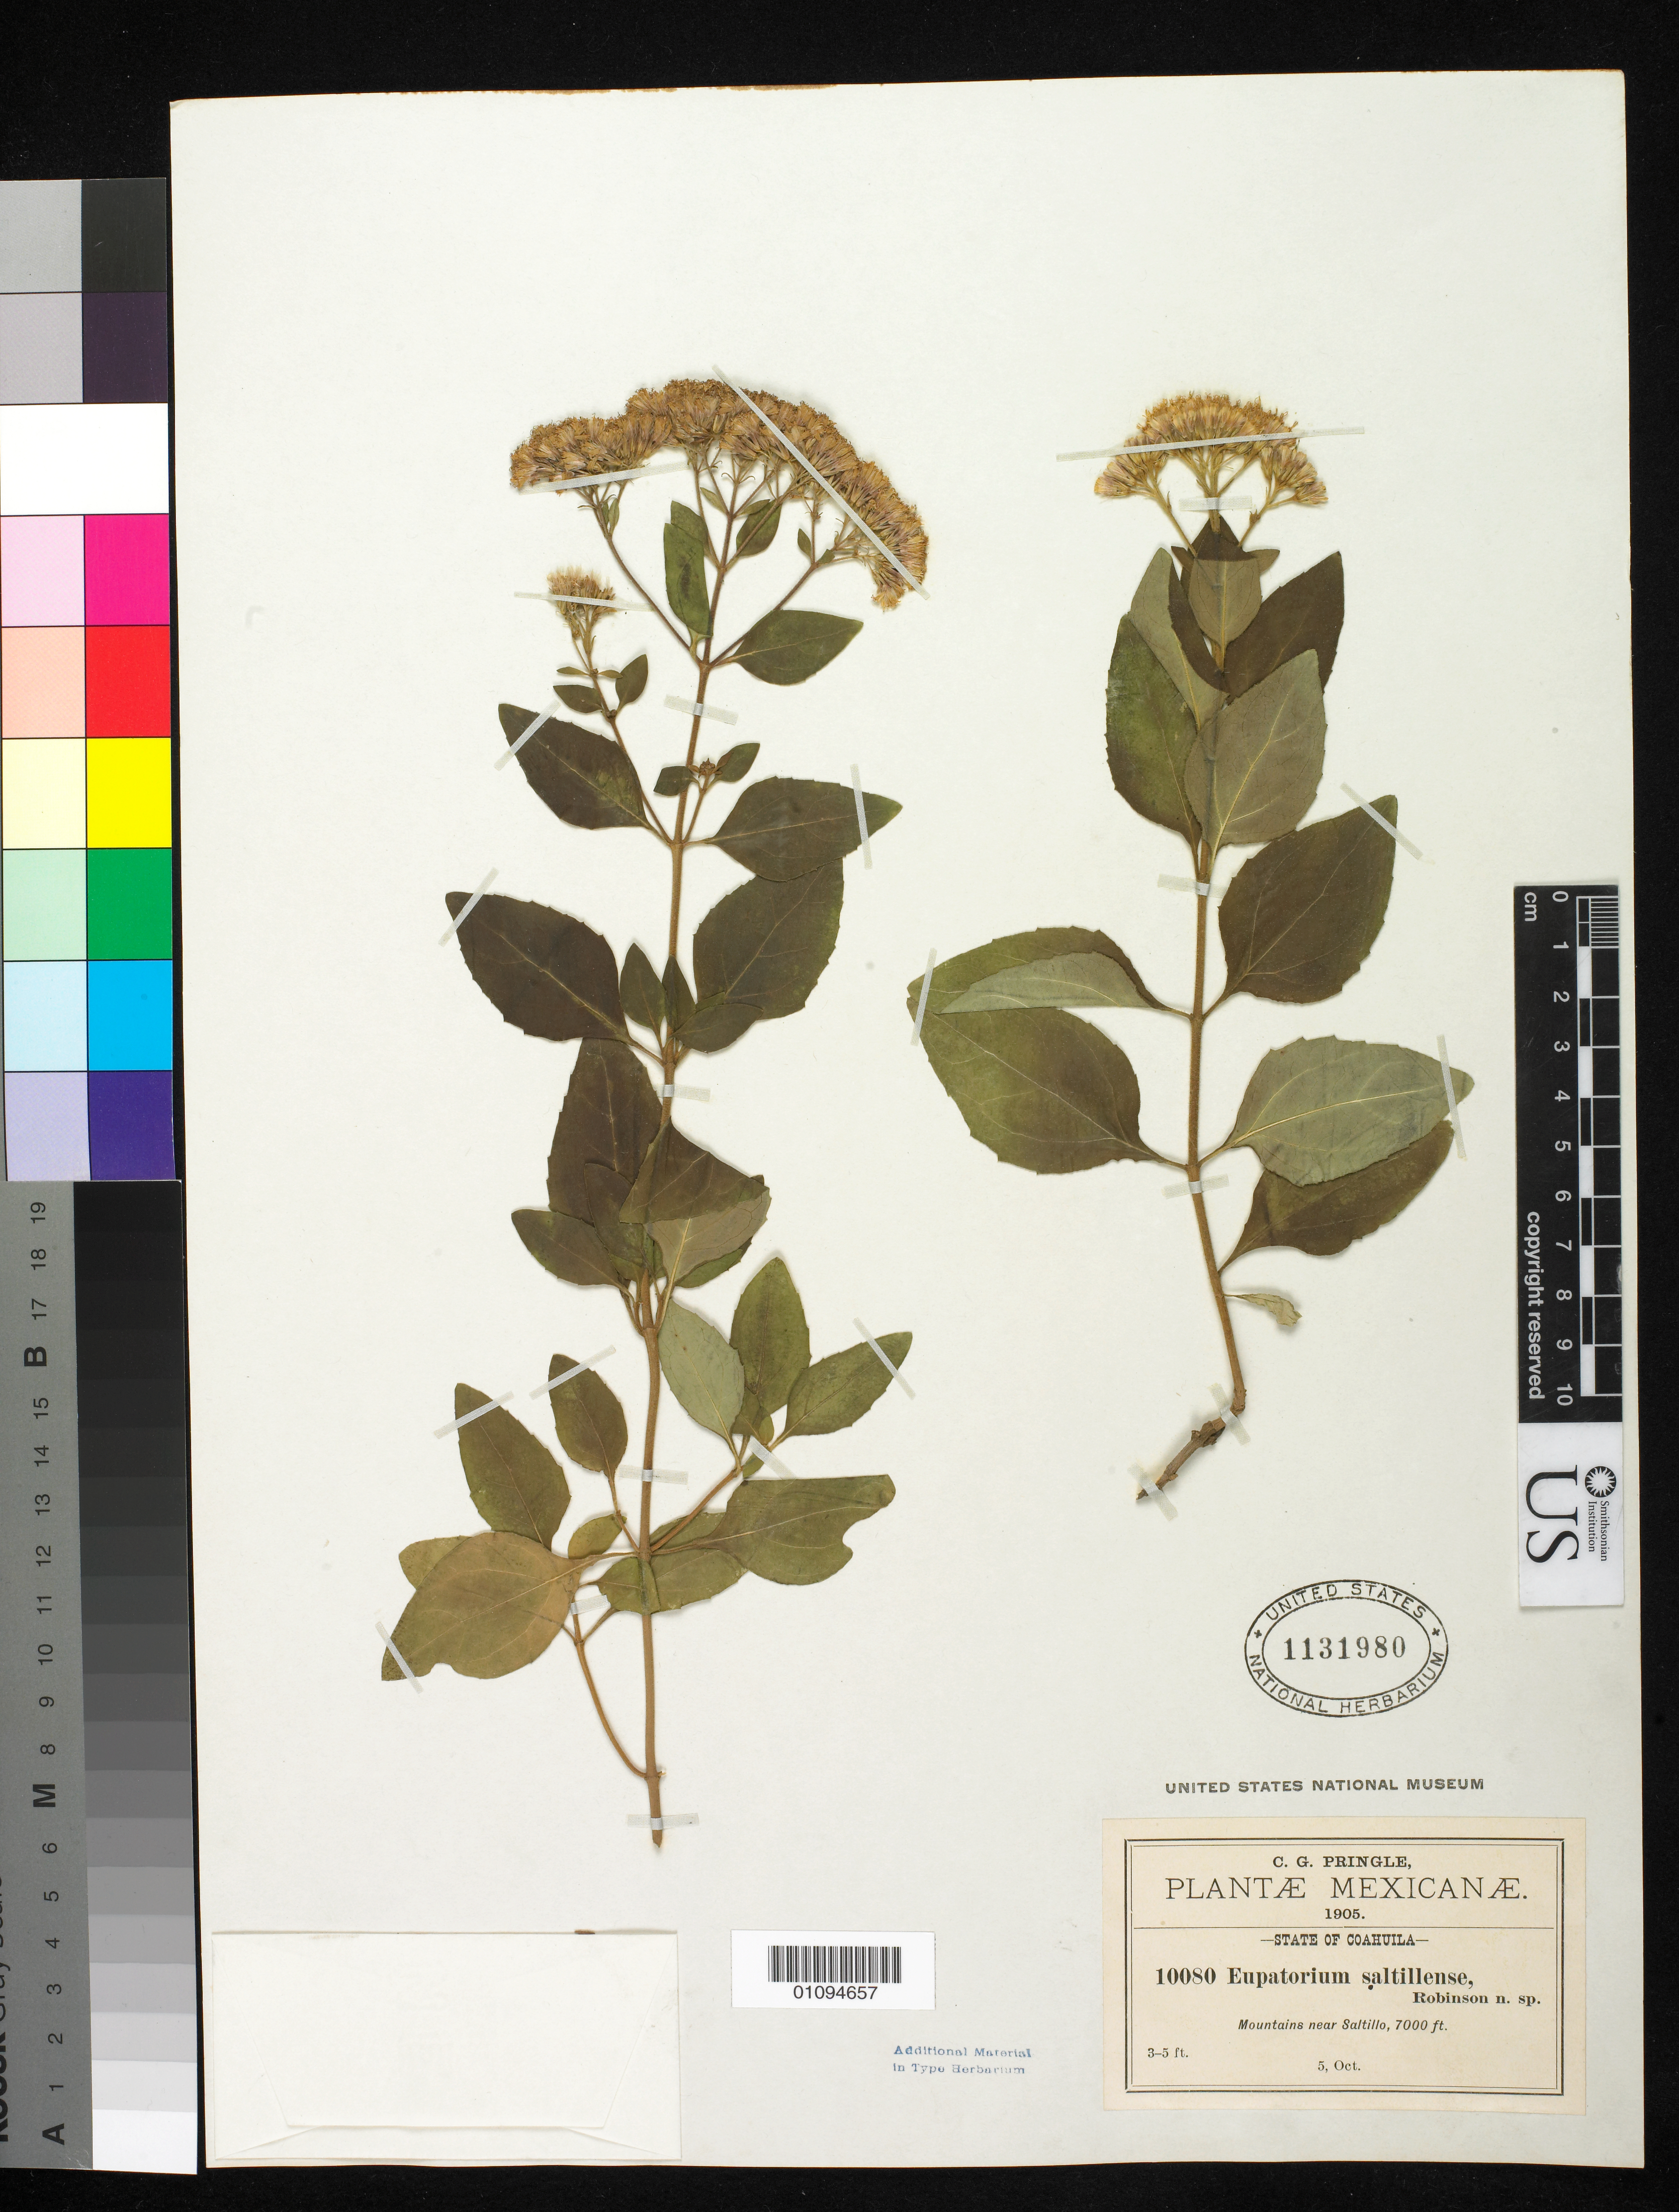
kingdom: Plantae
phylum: Tracheophyta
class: Magnoliopsida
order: Asterales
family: Asteraceae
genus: Eupatorium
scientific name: Eupatorium saltillense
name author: B.L. Rob.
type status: Isotype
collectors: C. G. Pringle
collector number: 10080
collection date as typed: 05 Oct 1905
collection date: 1905-10-05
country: Mexico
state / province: Coahuila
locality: Near Saltillo.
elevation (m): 2134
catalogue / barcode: US 1131980